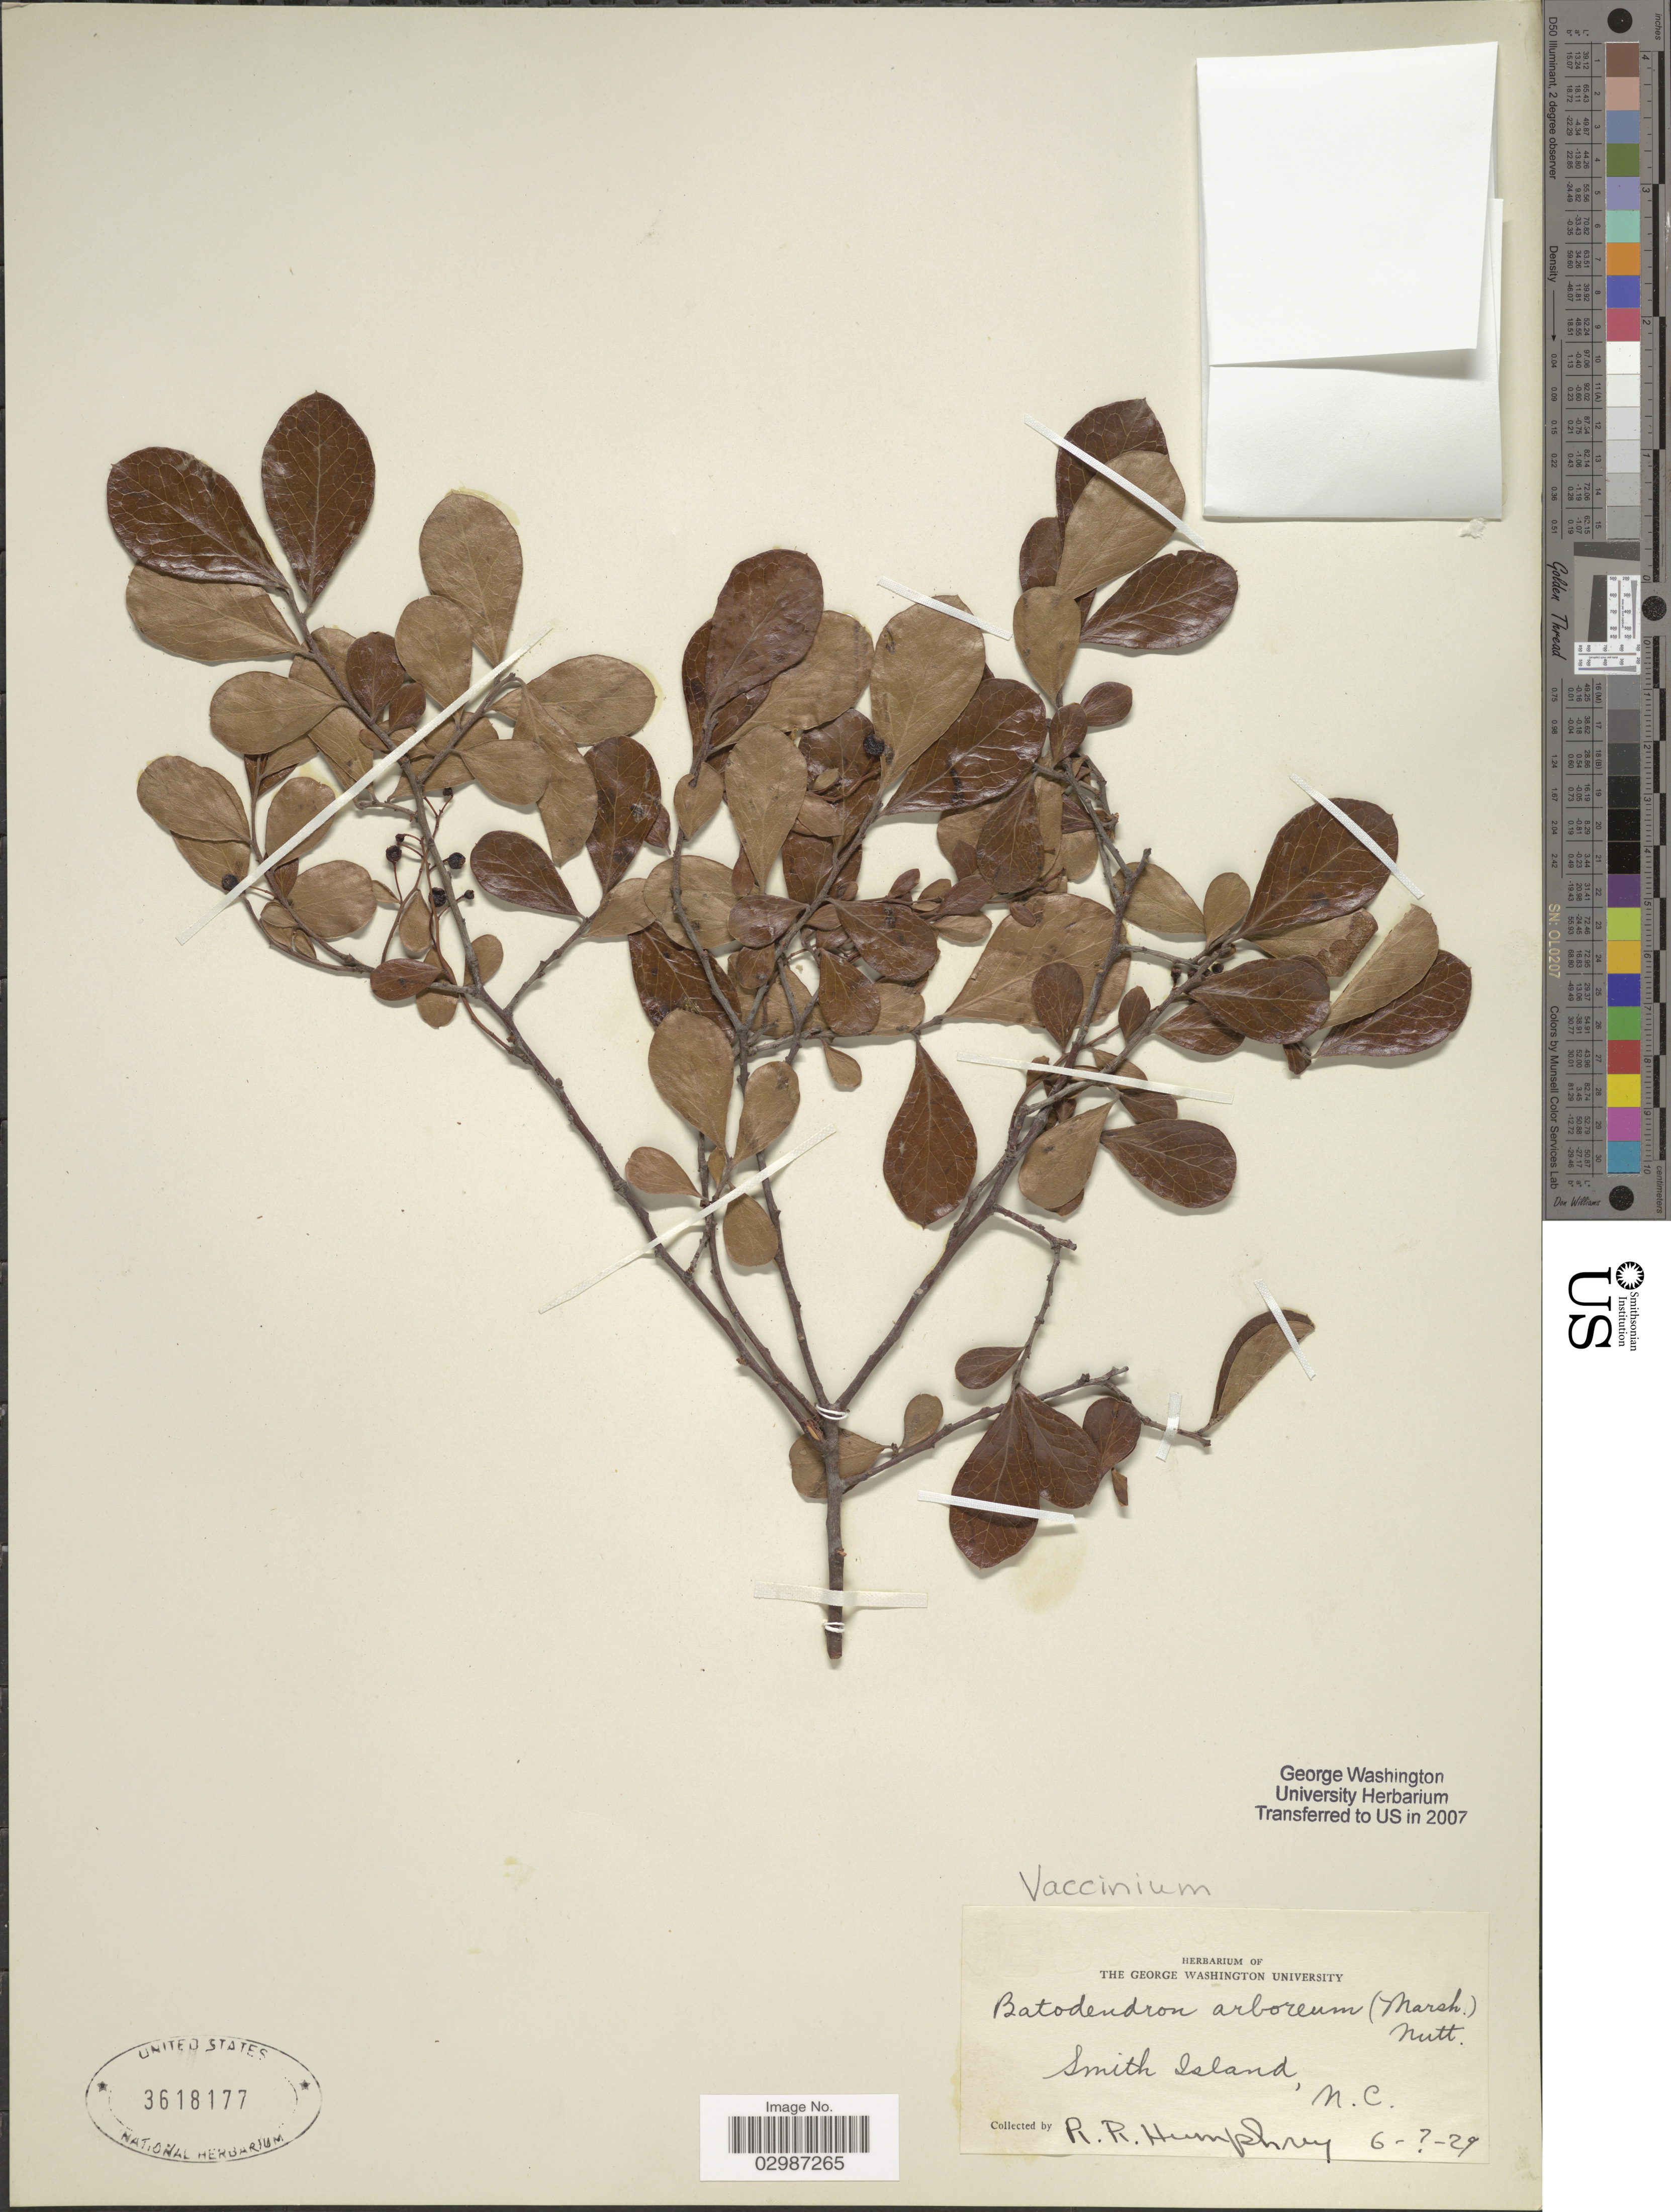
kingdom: Plantae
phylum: Tracheophyta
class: Magnoliopsida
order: Ericales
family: Ericaceae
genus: Vaccinium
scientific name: Vaccinium arboreum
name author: Marshall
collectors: R. Humphrey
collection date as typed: Transcribed d/m/y: /6/29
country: United States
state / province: North Carolina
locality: Smith Island.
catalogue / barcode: US 3618177